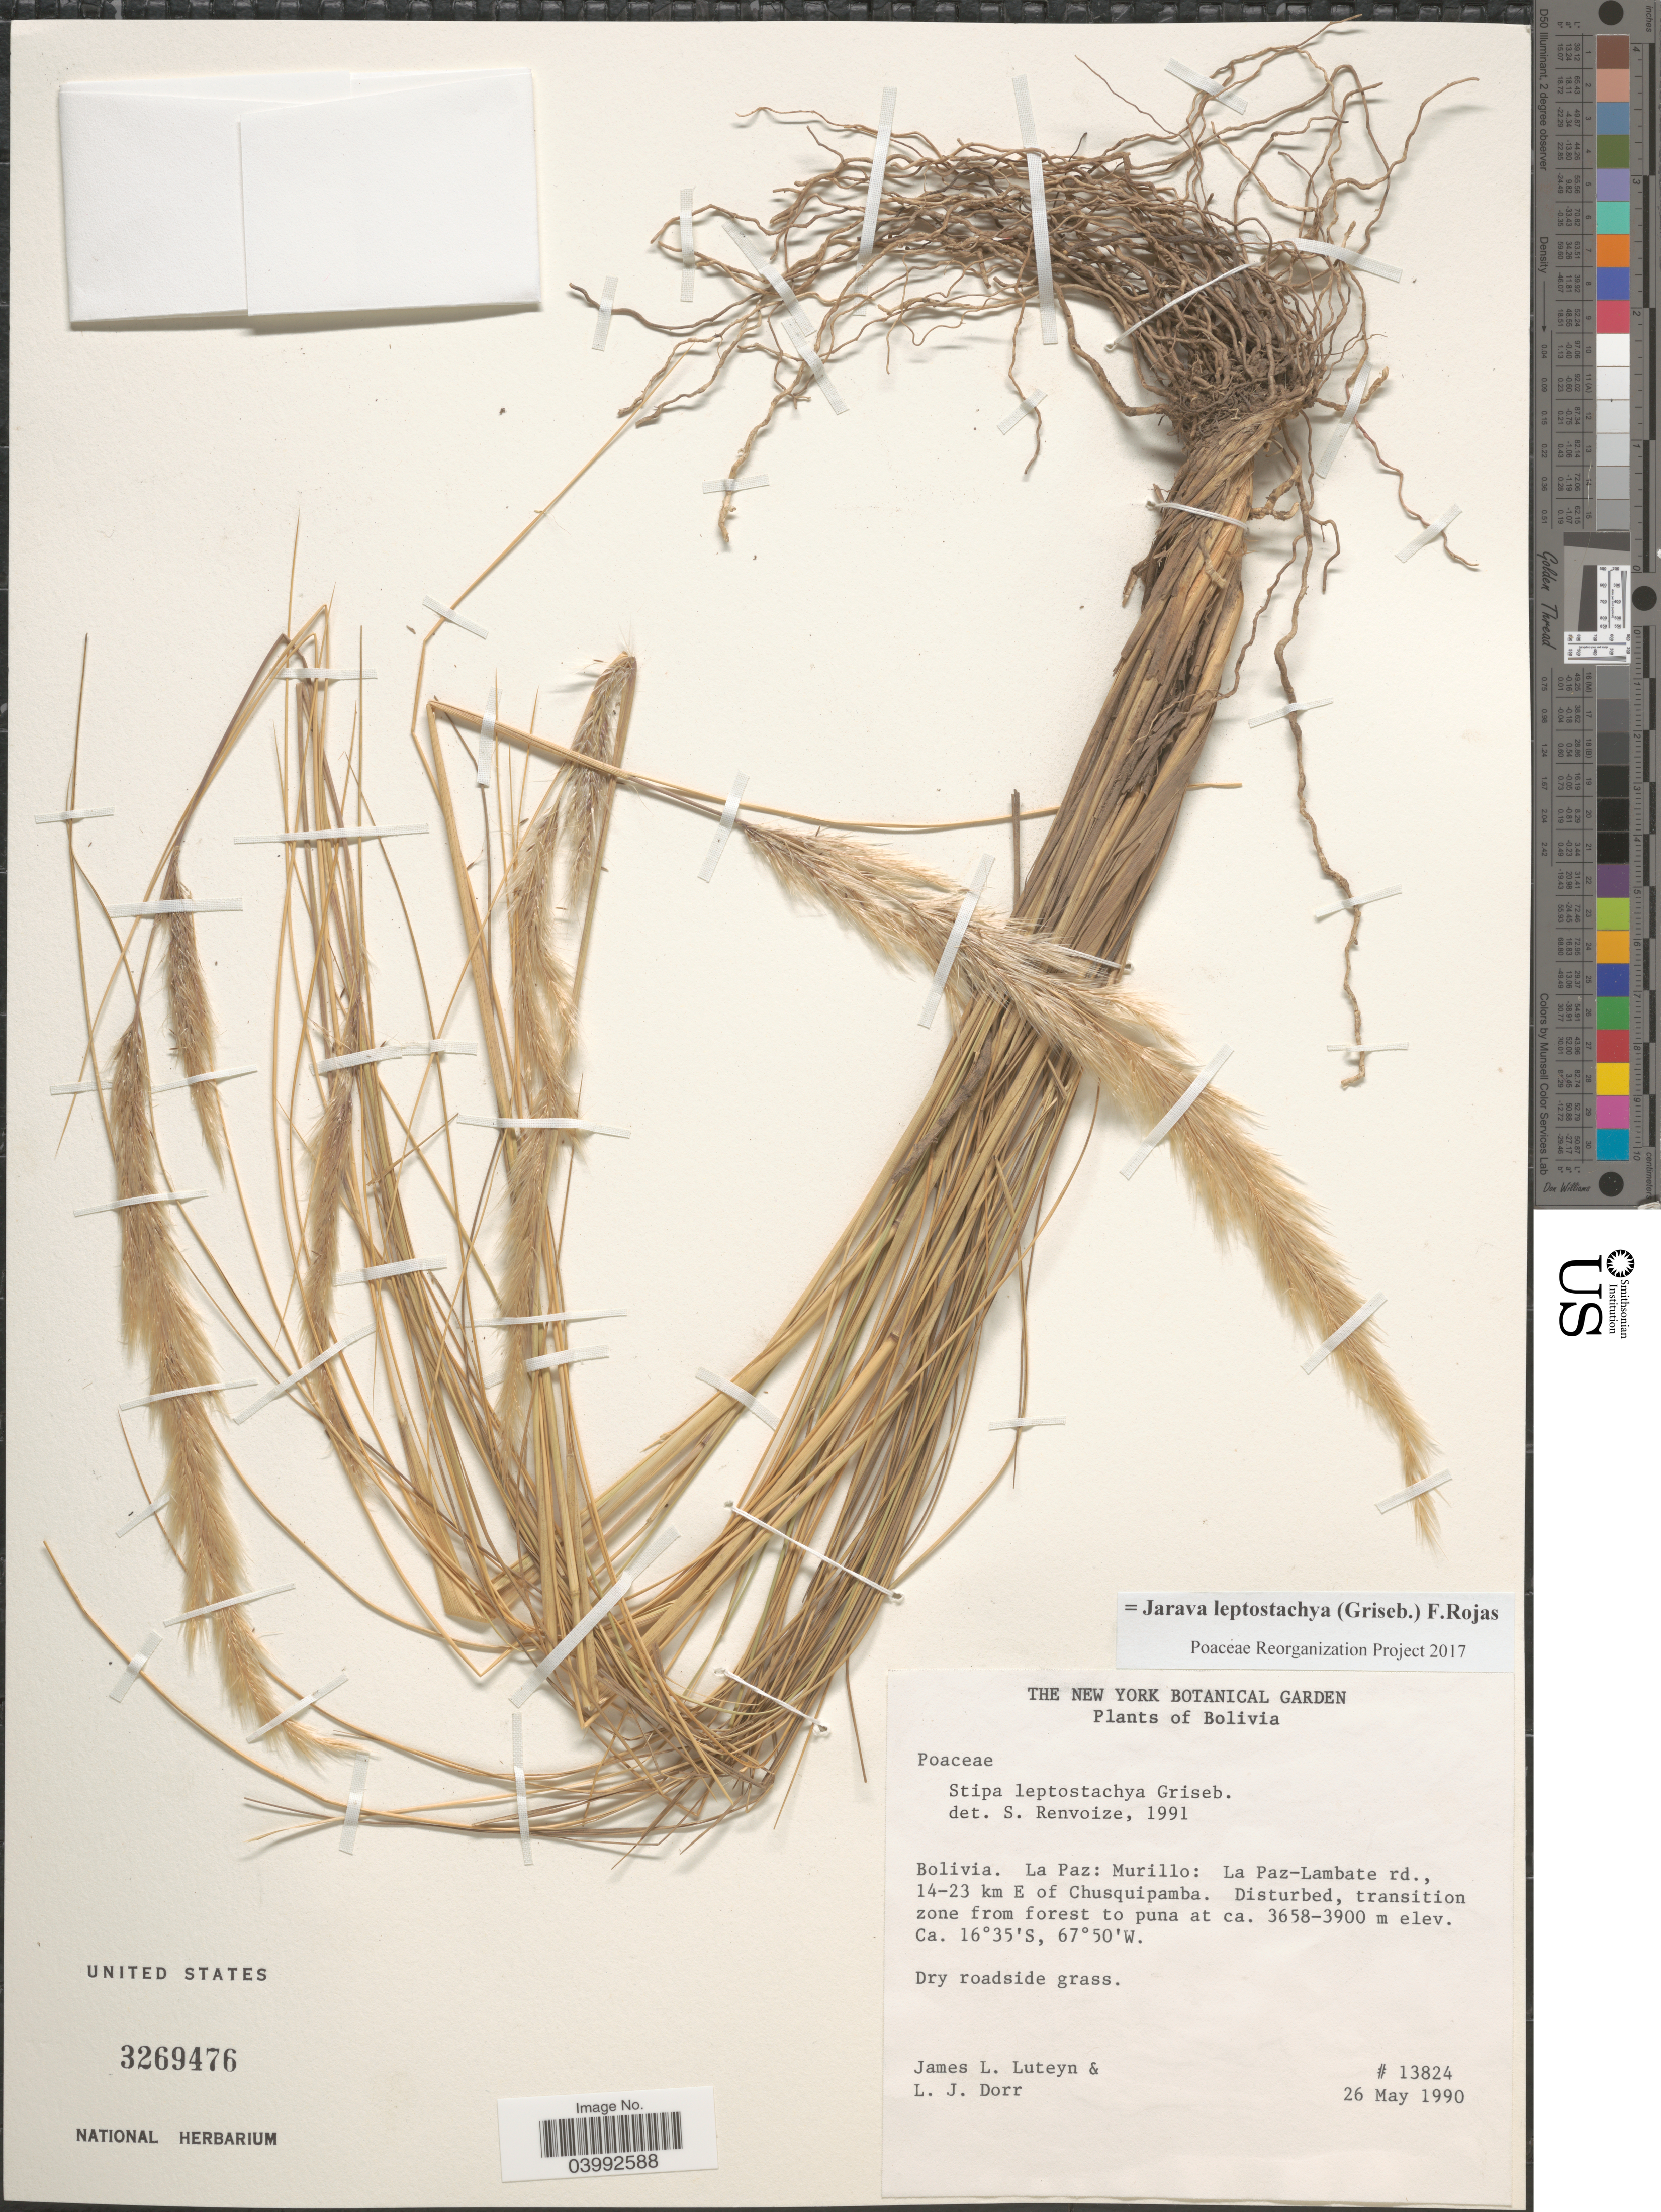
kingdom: Plantae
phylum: Tracheophyta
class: Liliopsida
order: Poales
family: Poaceae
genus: Jarava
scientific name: Jarava leptostachya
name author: (Griseb.) F. Rojas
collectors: J. L. Luteyn & L. J. Dorr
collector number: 13824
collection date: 1990-05-26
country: Bolivia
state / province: La Paz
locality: Murillo: La-Paz-Lambate rd., 14-23 km E of Chusquipamba.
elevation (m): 3658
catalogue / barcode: US 3269476